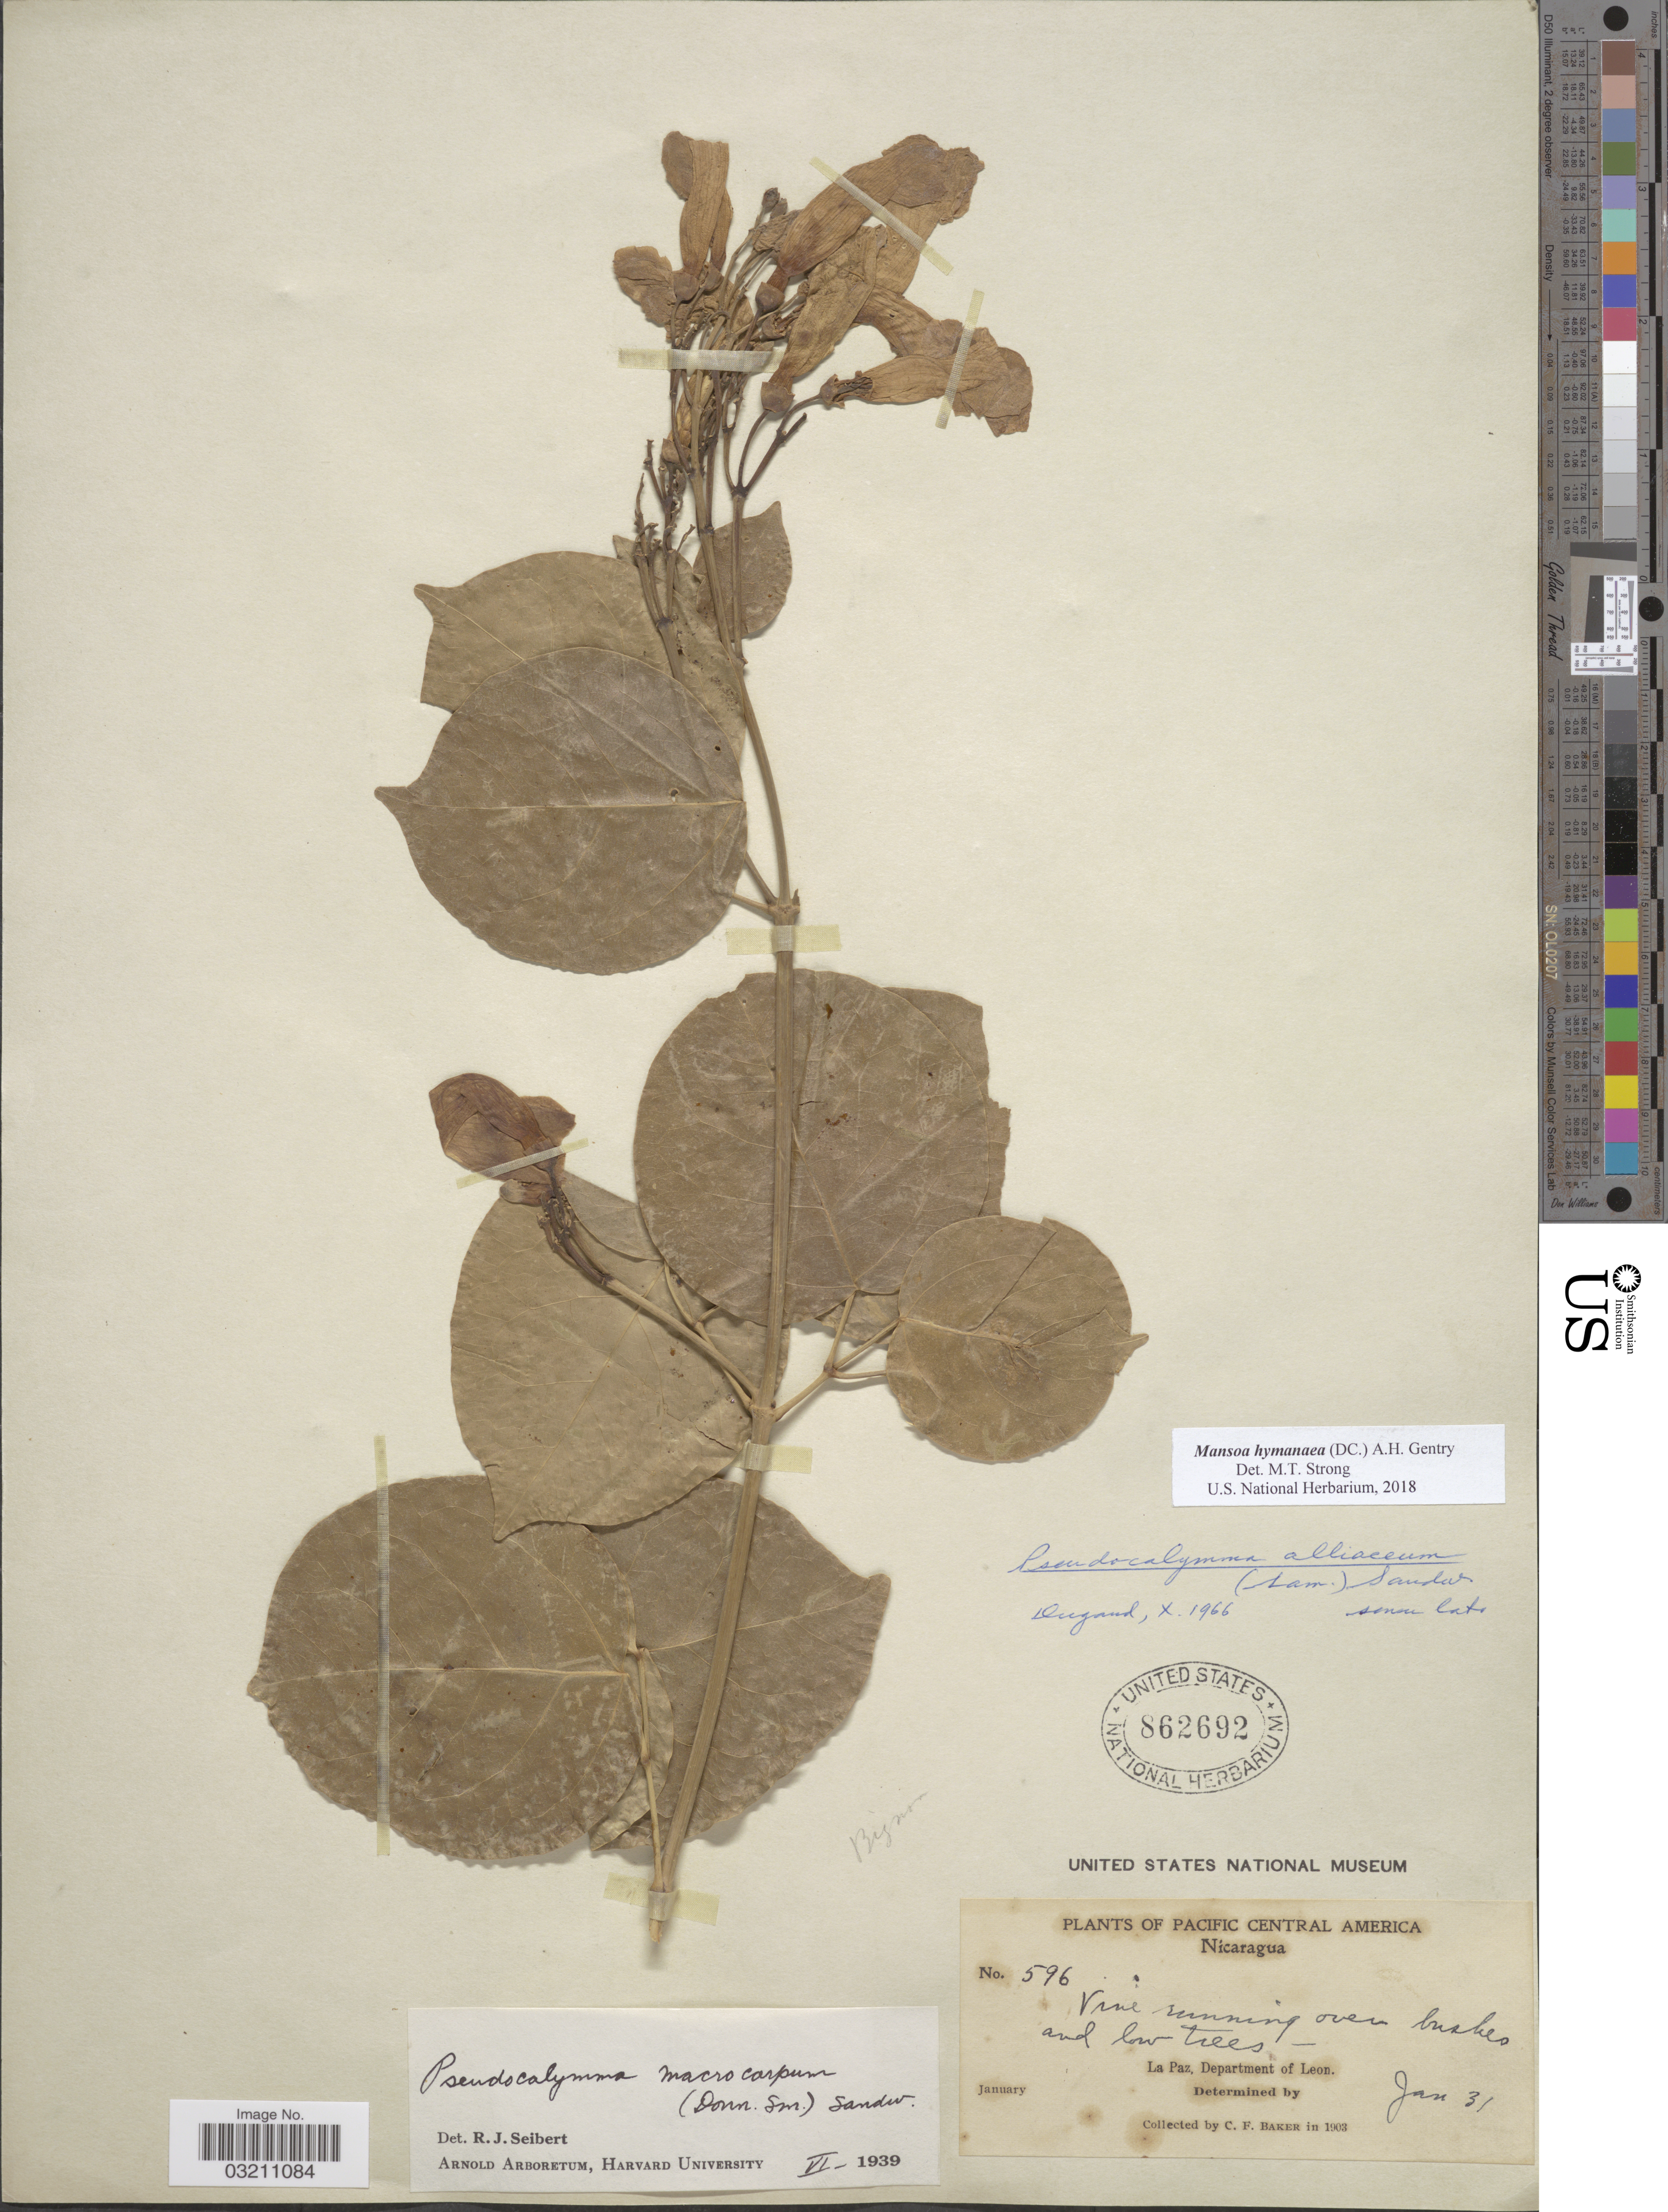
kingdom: Plantae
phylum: Tracheophyta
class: Magnoliopsida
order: Lamiales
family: Bignoniaceae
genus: Mansoa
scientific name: Mansoa hymenaea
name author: (DC.) A.H. Gentry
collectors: F. C. Baker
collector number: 596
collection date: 1903-01-31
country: Nicaragua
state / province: Leon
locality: Pacific Cenrral America. La Paz, Departament of Leon.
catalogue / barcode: US 862692